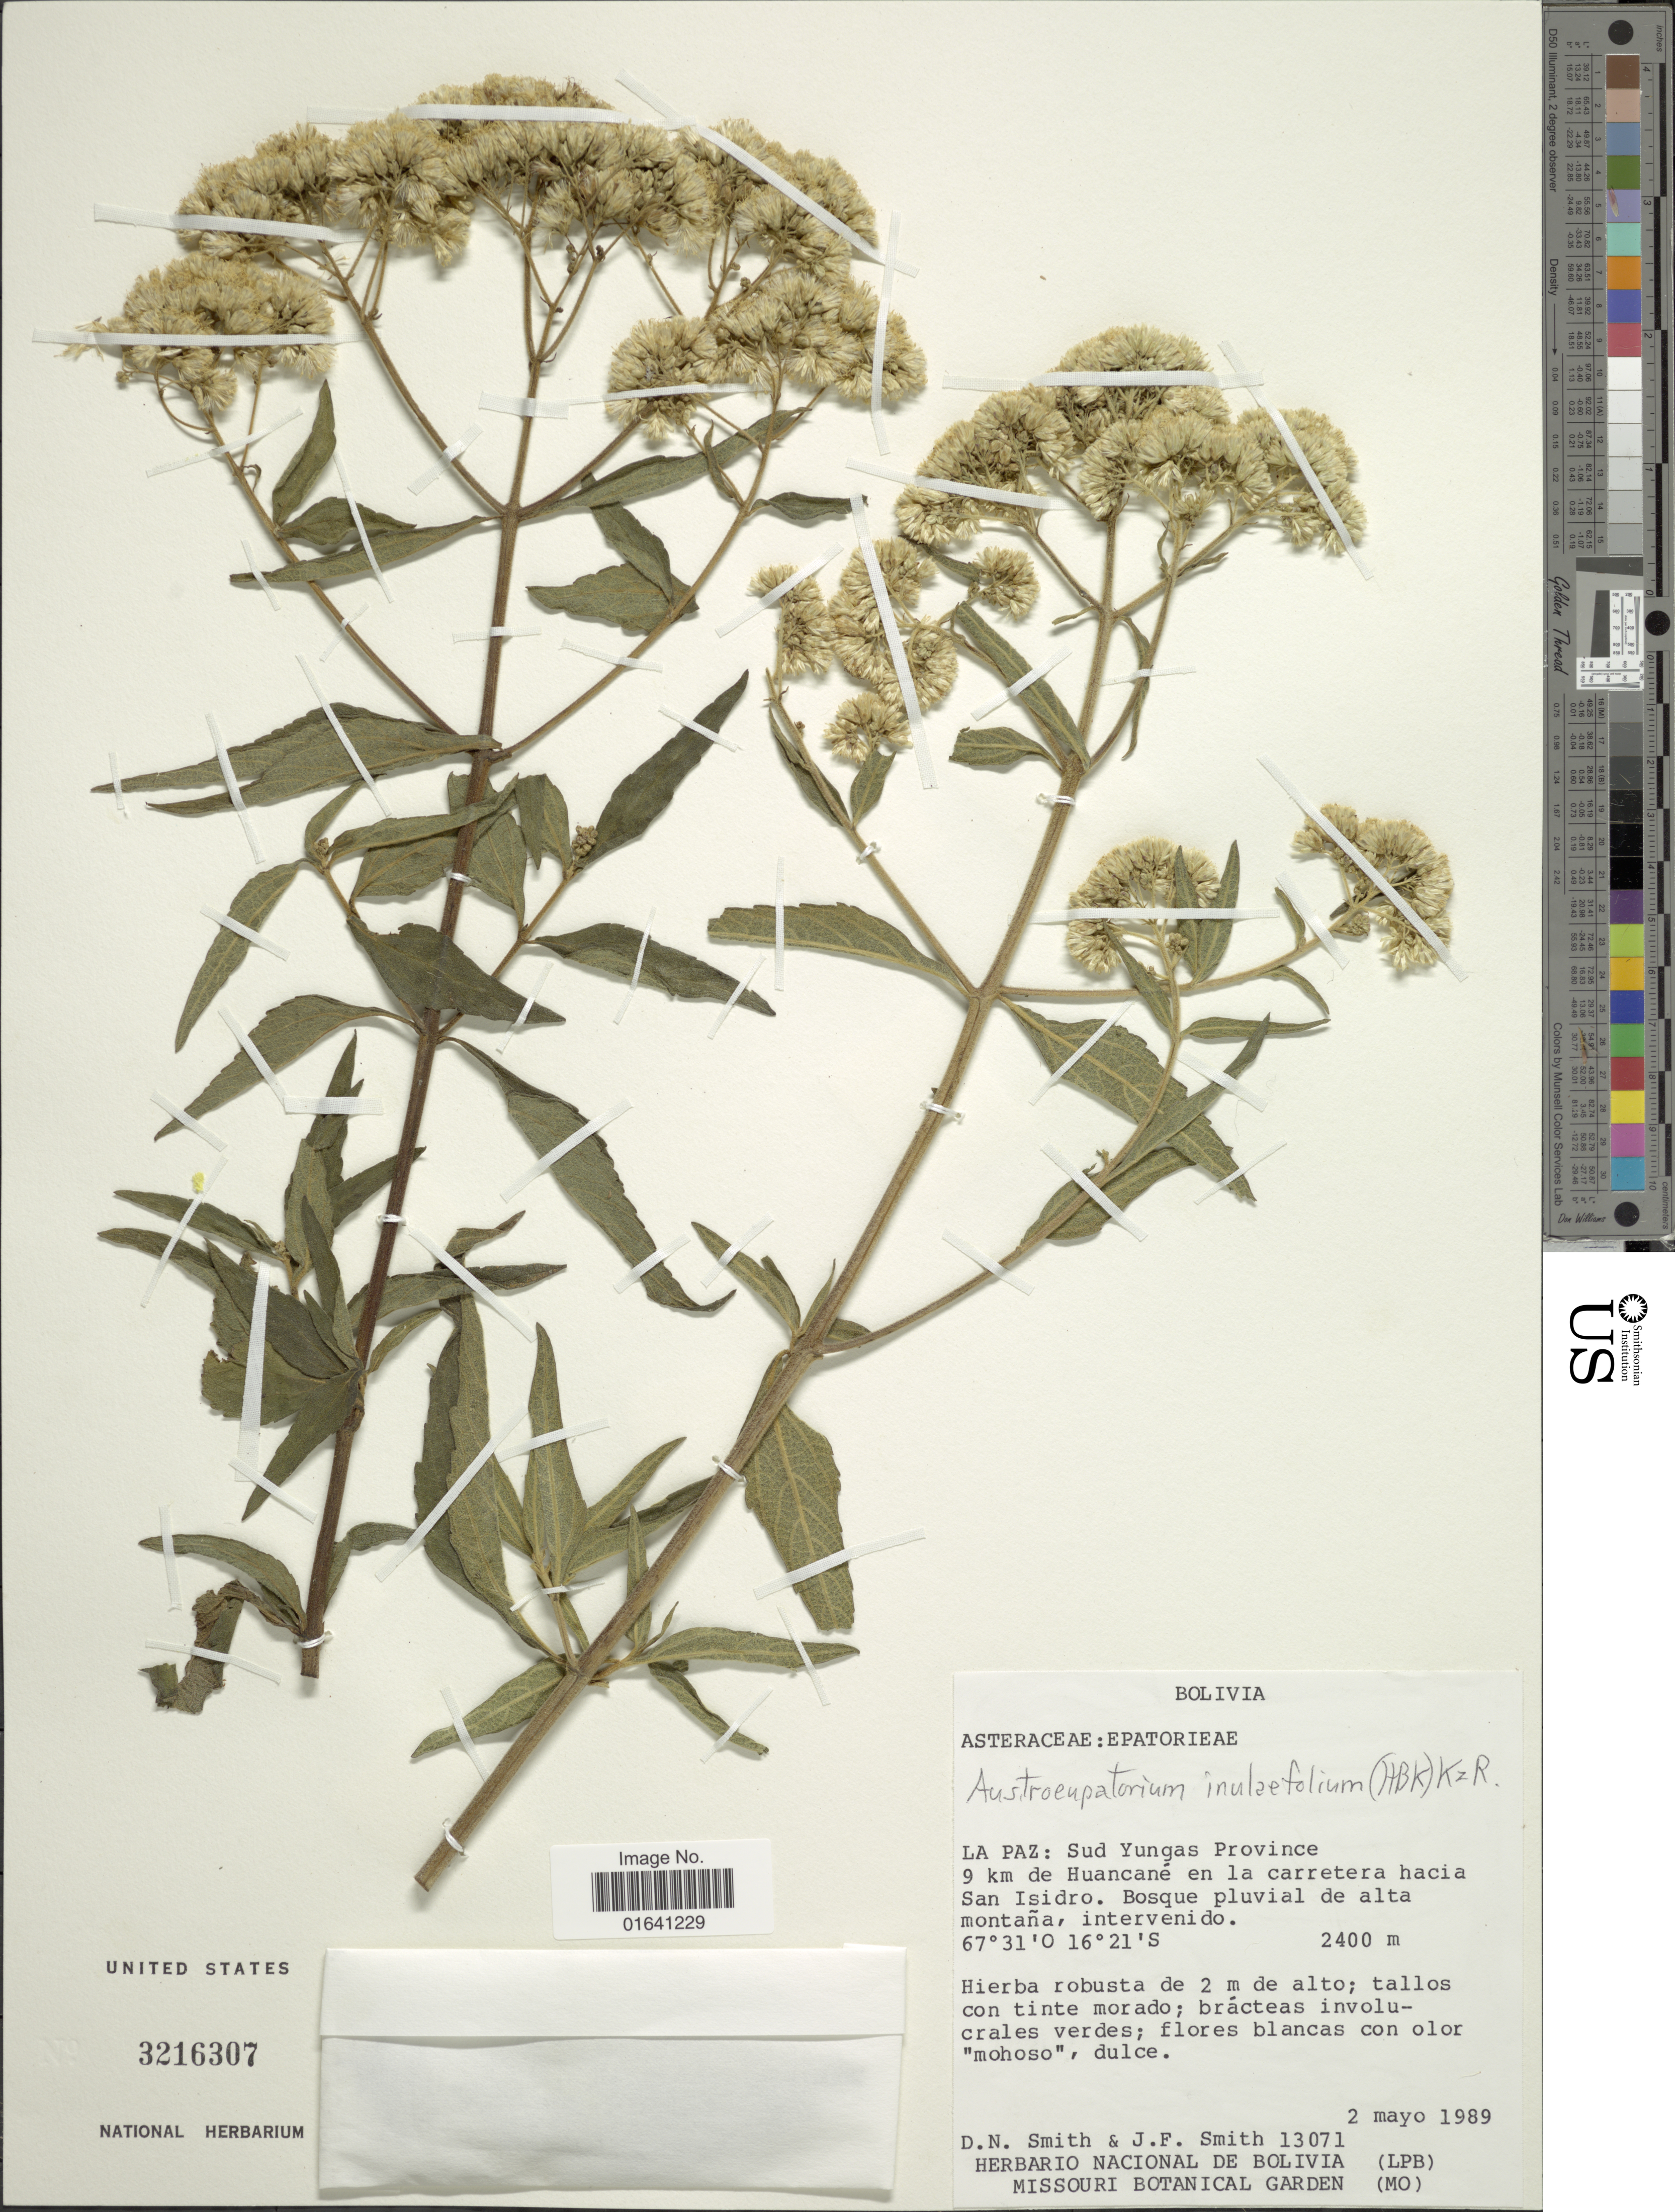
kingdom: Plantae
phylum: Tracheophyta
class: Magnoliopsida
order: Asterales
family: Asteraceae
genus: Austroeupatorium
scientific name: Austroeupatorium inulaefolium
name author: (Kunth) R.M. King & H. Rob.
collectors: D. Smith & J. Smith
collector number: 13071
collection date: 1989-05-02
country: Bolivia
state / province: La Paz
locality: Sud Yungas Province 9 km de Huancané en la carretera hacia San Isidro. Bosque pluvial de alta montaña, intervenido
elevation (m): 2400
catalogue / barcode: US 3216307